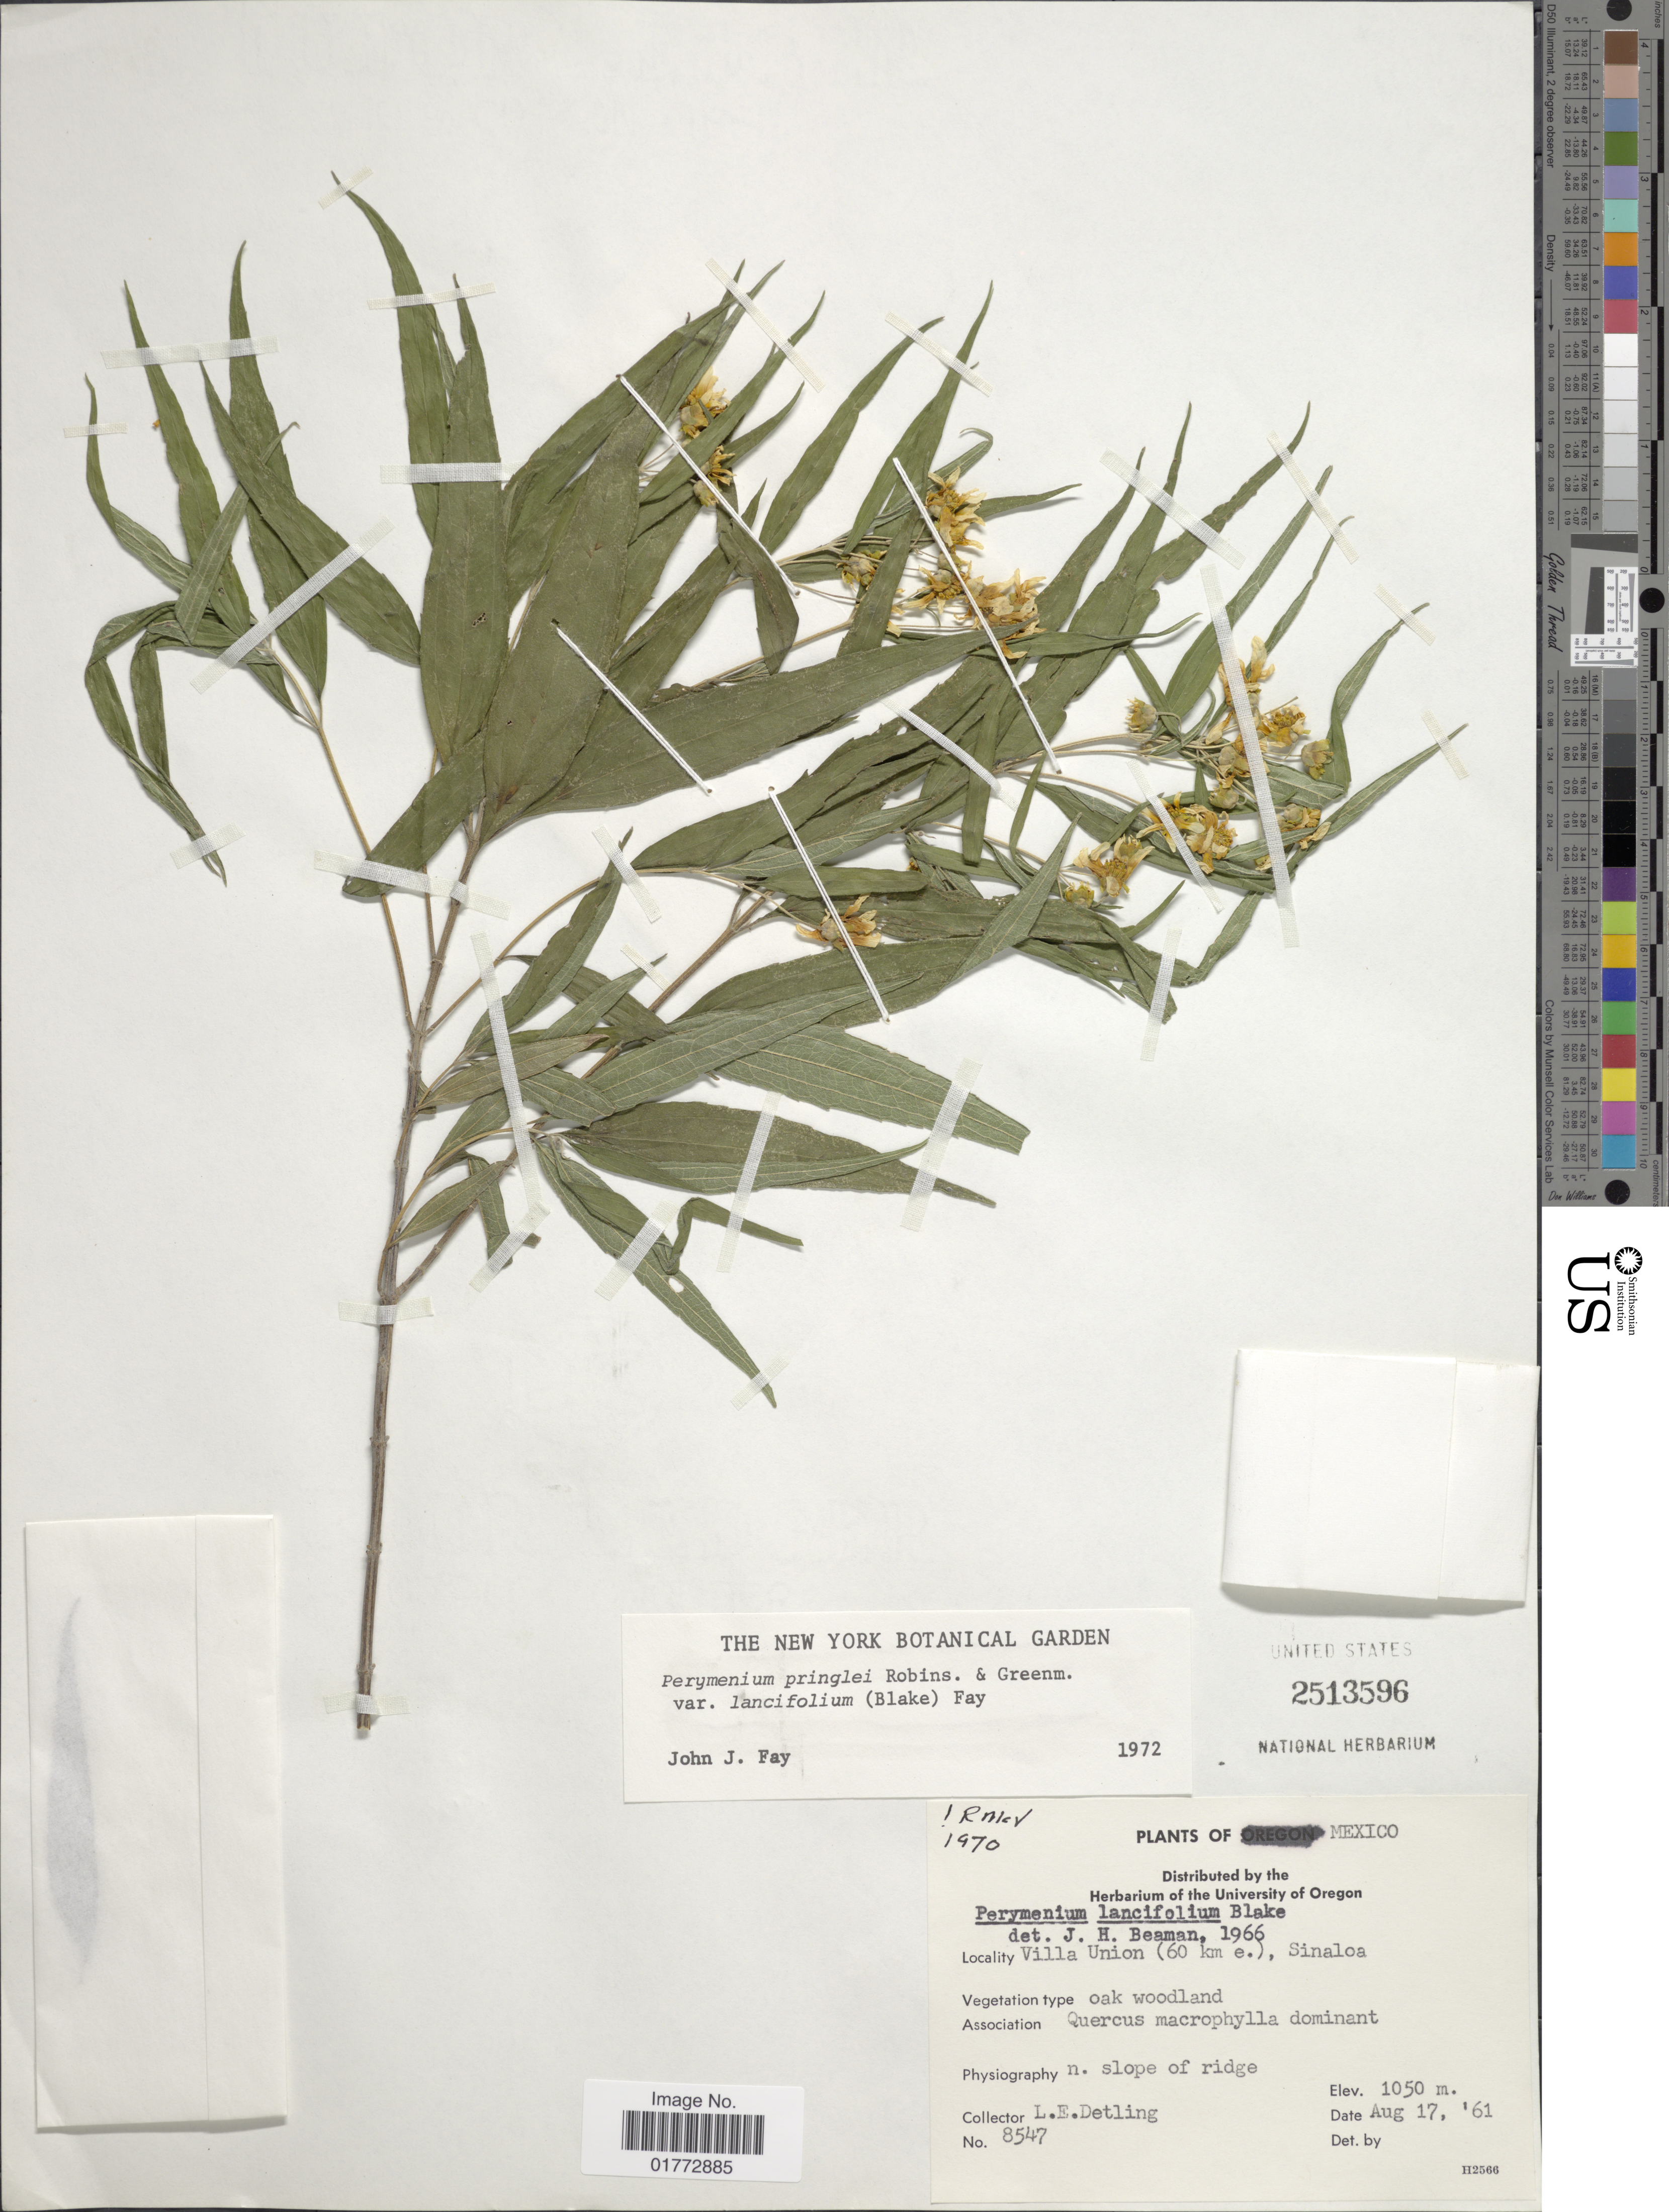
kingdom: Plantae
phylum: Tracheophyta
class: Magnoliopsida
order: Asterales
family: Asteraceae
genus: Perymenium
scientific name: Perymenium pringlei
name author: B.L. Rob. & Greenm.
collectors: L. E. Detling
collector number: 8547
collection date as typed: Transcribed d/m/y: 17/8/61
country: Mexico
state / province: Sinaloa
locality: Villa Union (60 km E.)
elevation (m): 1050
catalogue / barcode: US 2513596